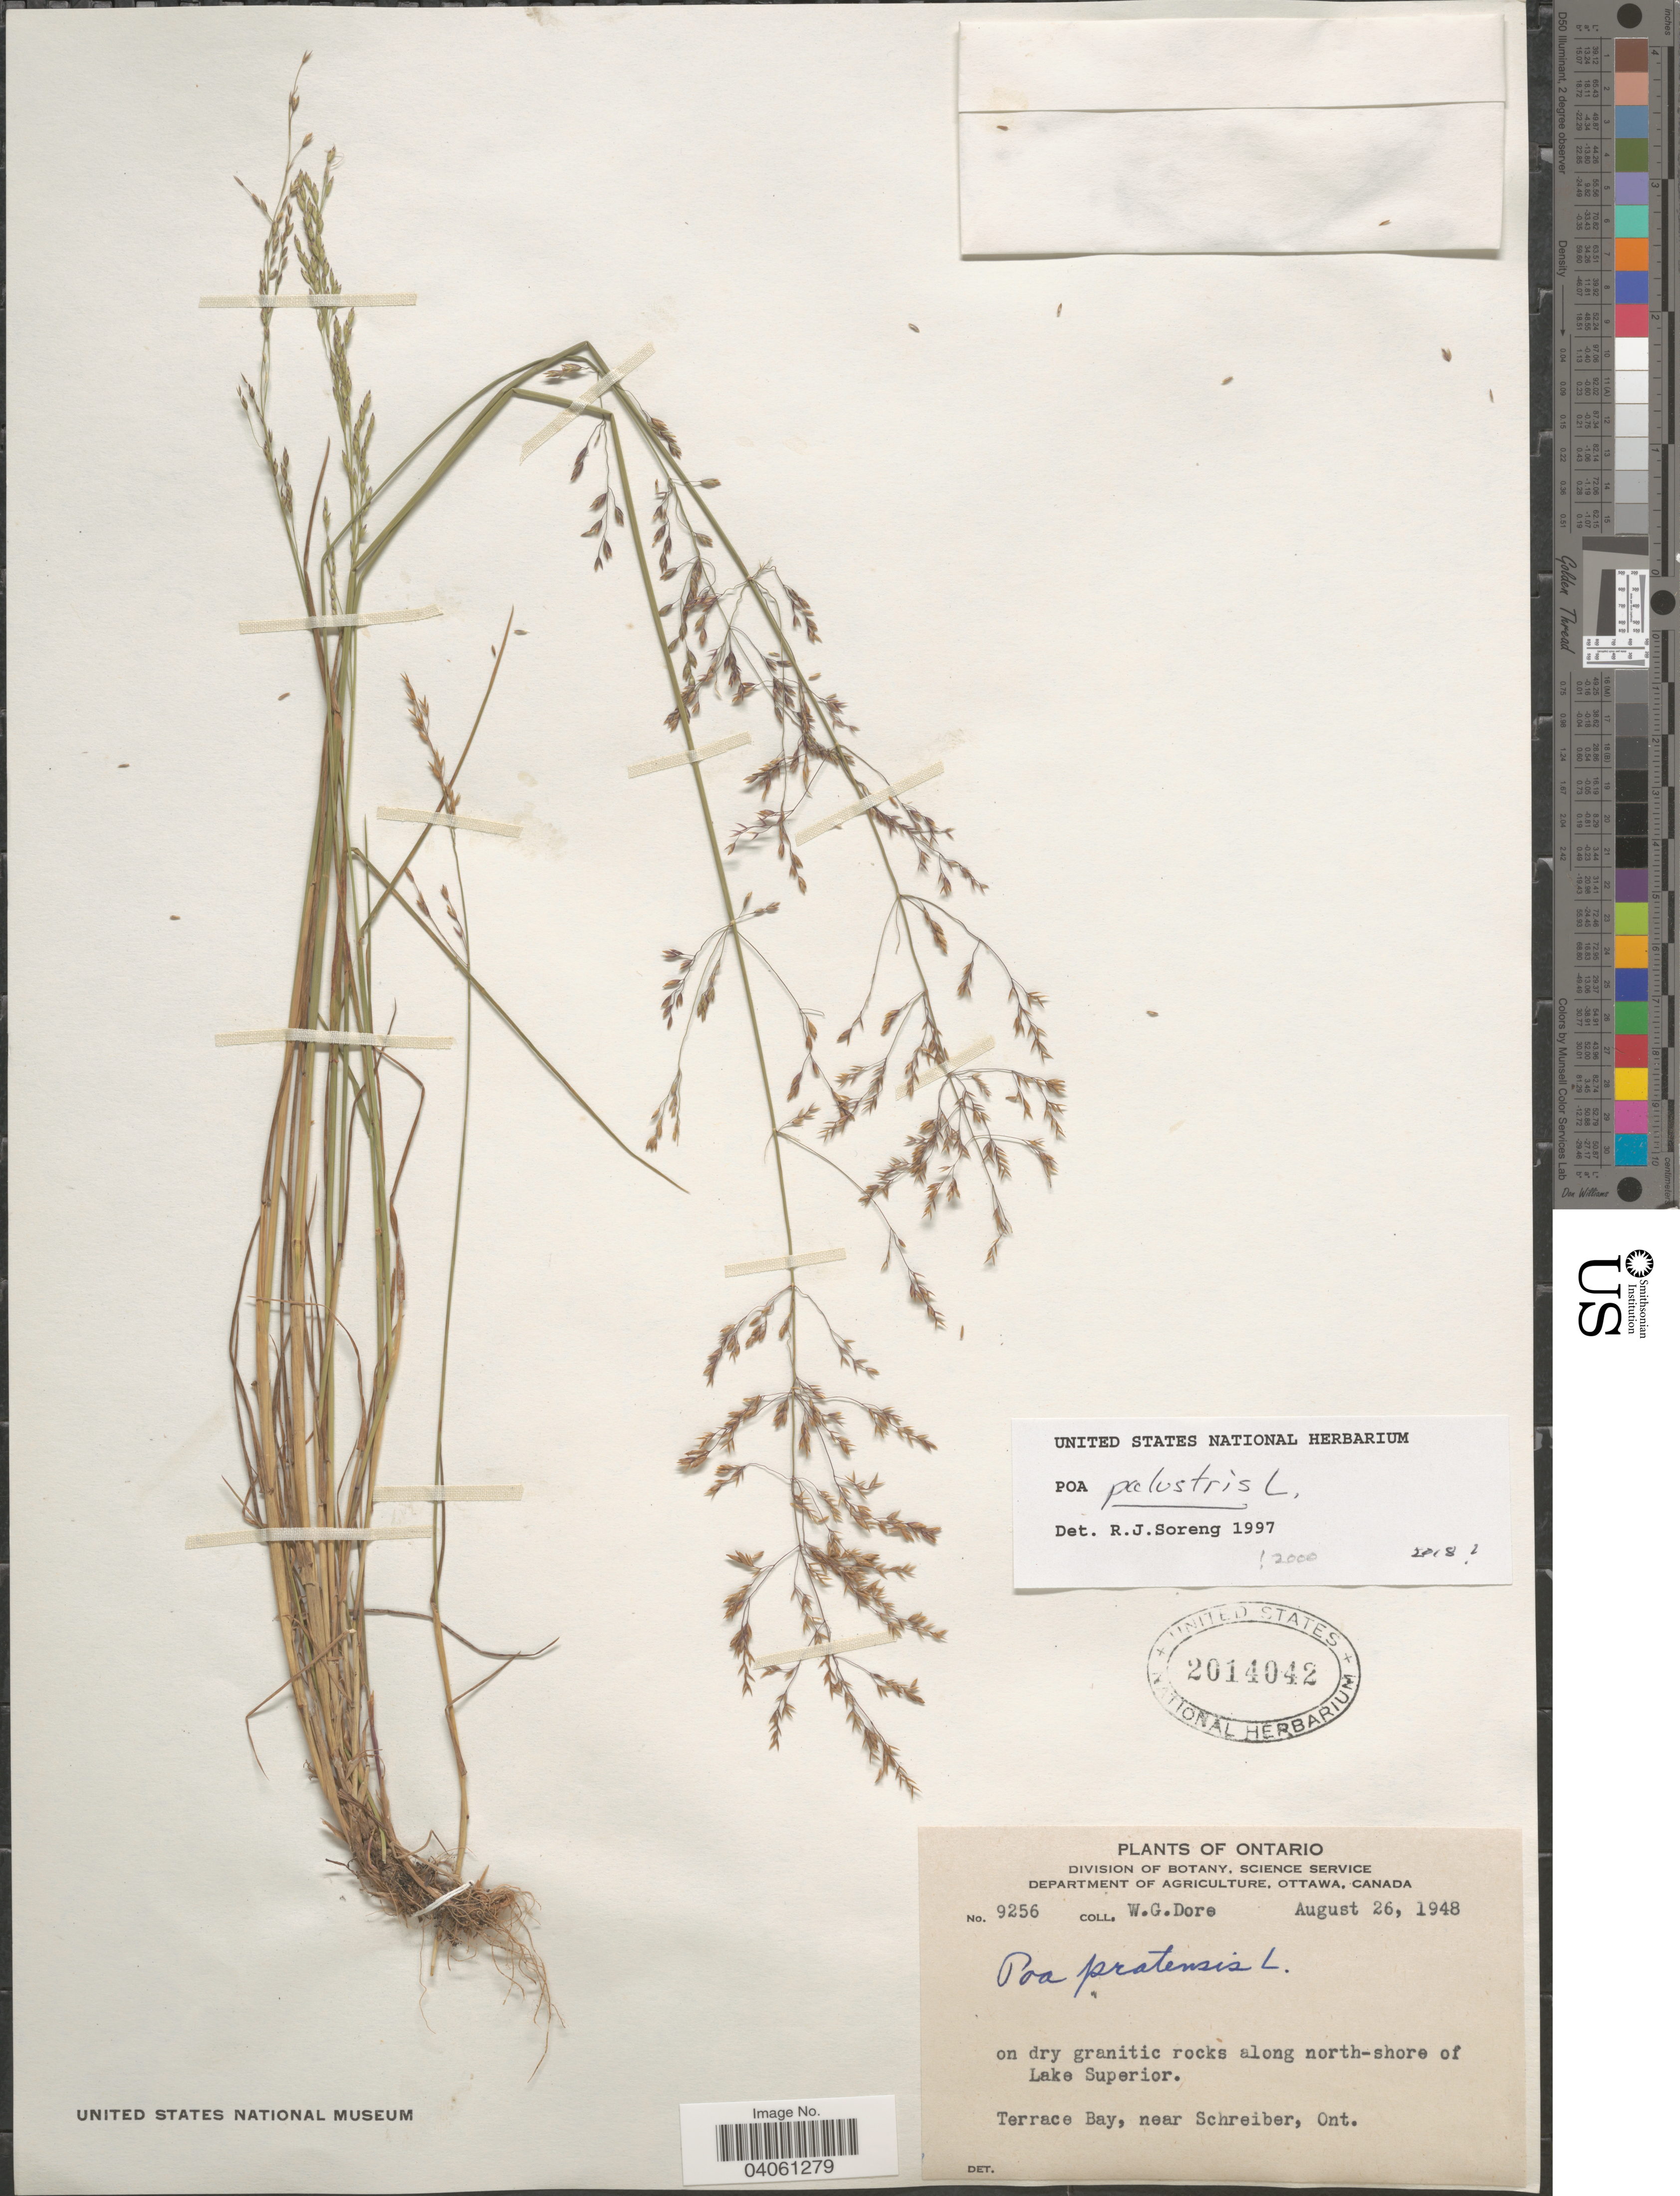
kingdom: Plantae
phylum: Tracheophyta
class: Liliopsida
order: Poales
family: Poaceae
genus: Poa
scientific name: Poa palustris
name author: L.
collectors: W. Dore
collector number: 9256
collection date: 1948-08-26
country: Canada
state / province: Ontario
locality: On dry granitic rocks along north-shore of Lake Superior. Terrace Bay, near Schreiber.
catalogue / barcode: US 2014042